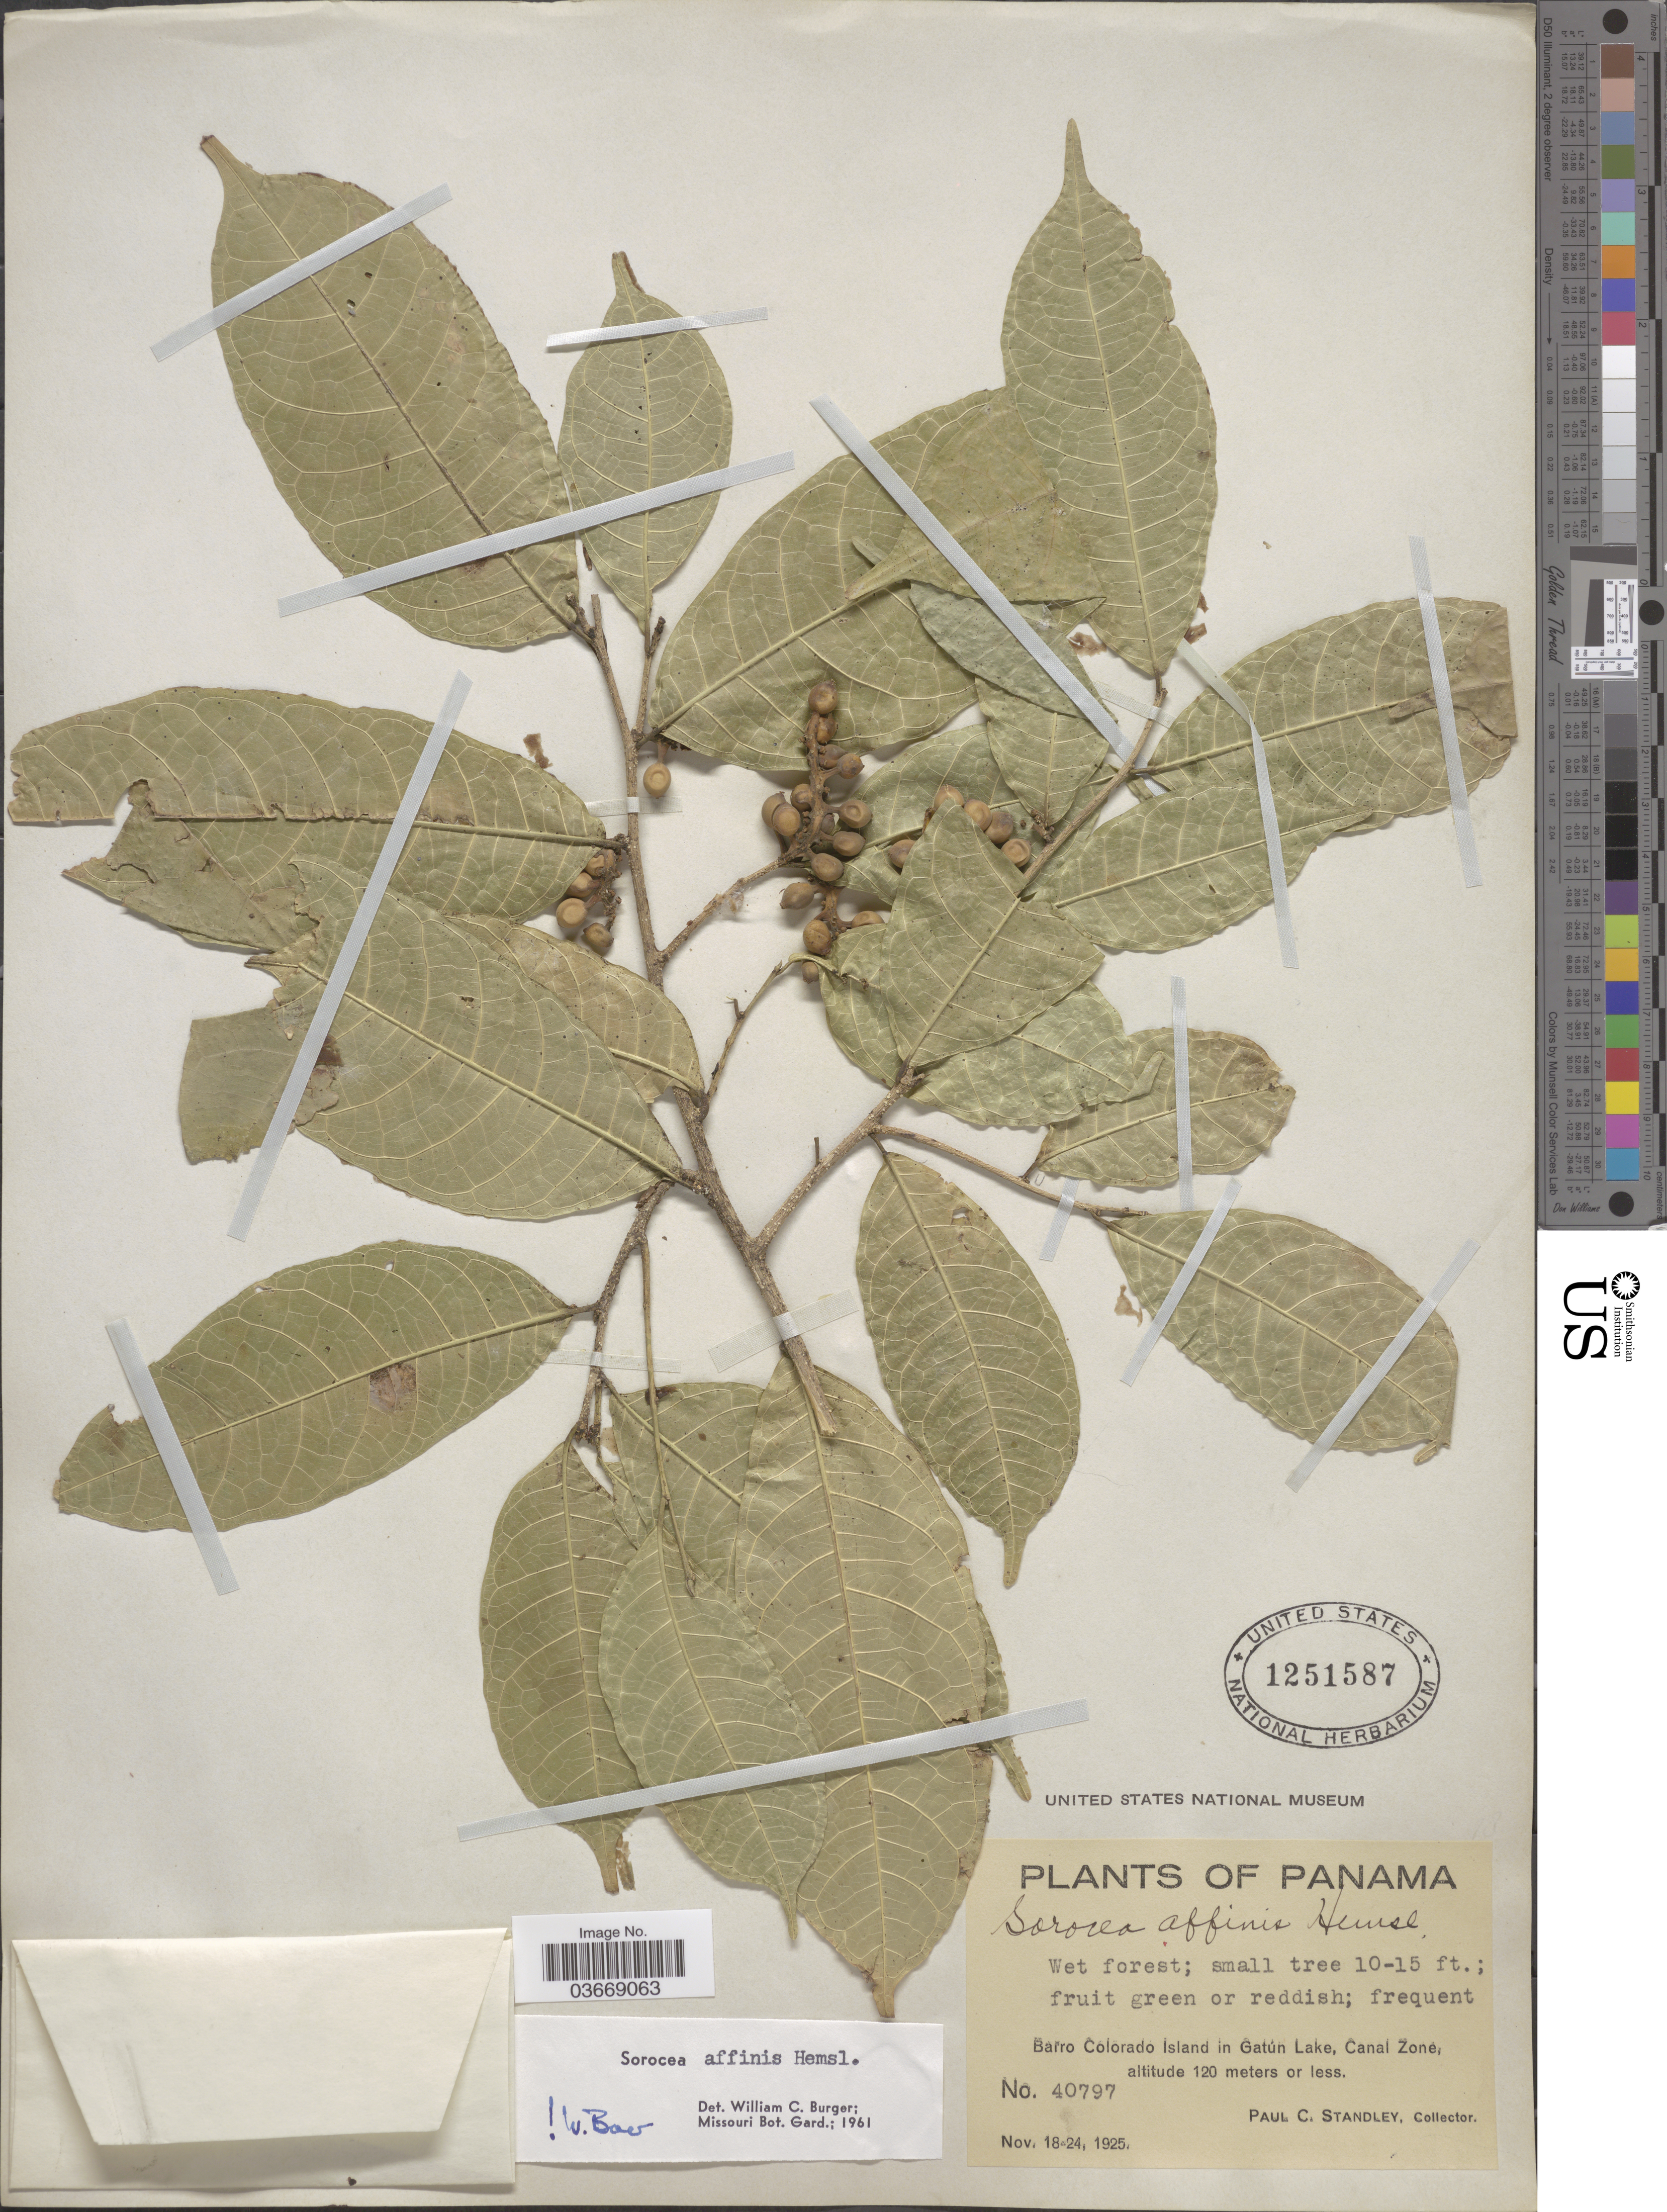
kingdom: Plantae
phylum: Tracheophyta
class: Magnoliopsida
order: Rosales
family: Moraceae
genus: Sorocea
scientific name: Sorocea affinis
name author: Hemsl.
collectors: P. C. Standley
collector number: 40797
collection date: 1925-11-18/1925-11-24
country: Panama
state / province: Panamá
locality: Barro Colorado Island in Gatun Lake, Canal Zone.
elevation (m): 120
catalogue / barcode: US 1251587